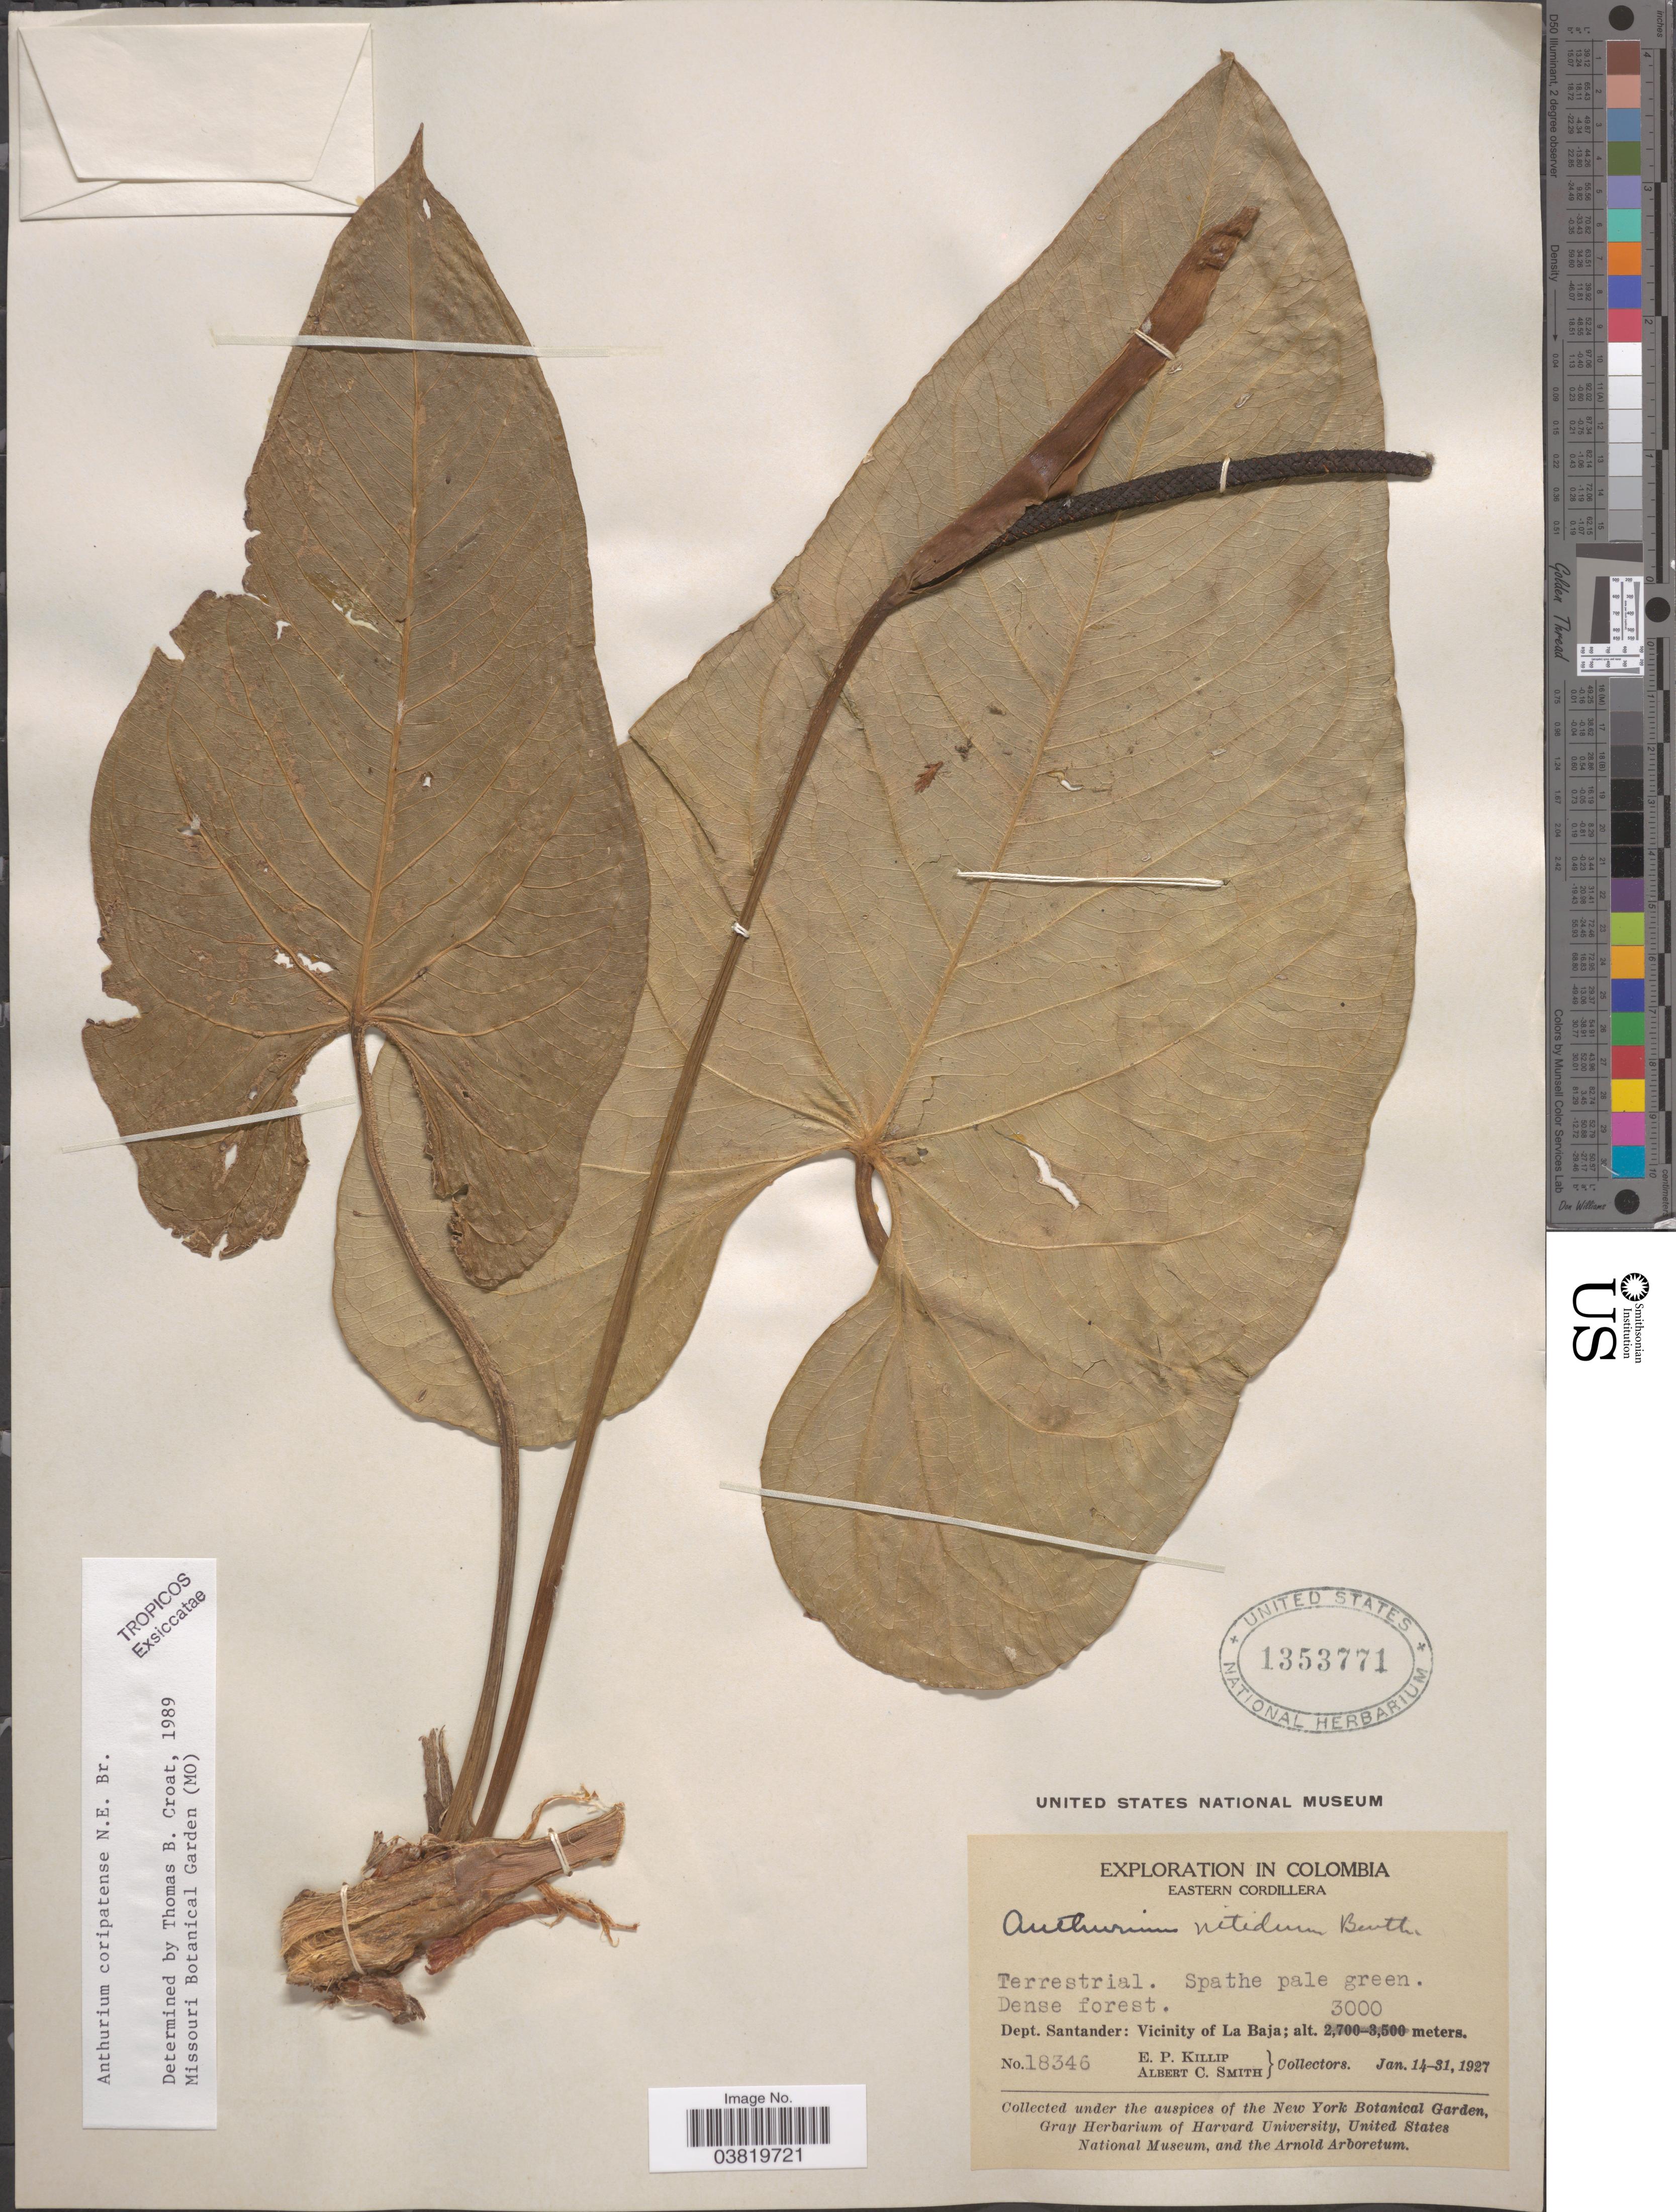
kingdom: Plantae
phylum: Tracheophyta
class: Liliopsida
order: Alismatales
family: Araceae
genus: Anthurium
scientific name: Anthurium coripatense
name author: N.E. Br.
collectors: E. P. Killip & A. C. Smith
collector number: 18346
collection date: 1927-01-14/1927-01-31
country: Colombia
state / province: Santander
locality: Eastern Cordillera. Dept. Santander: Vicinity of La Baja.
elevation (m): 3000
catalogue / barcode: US 1353771